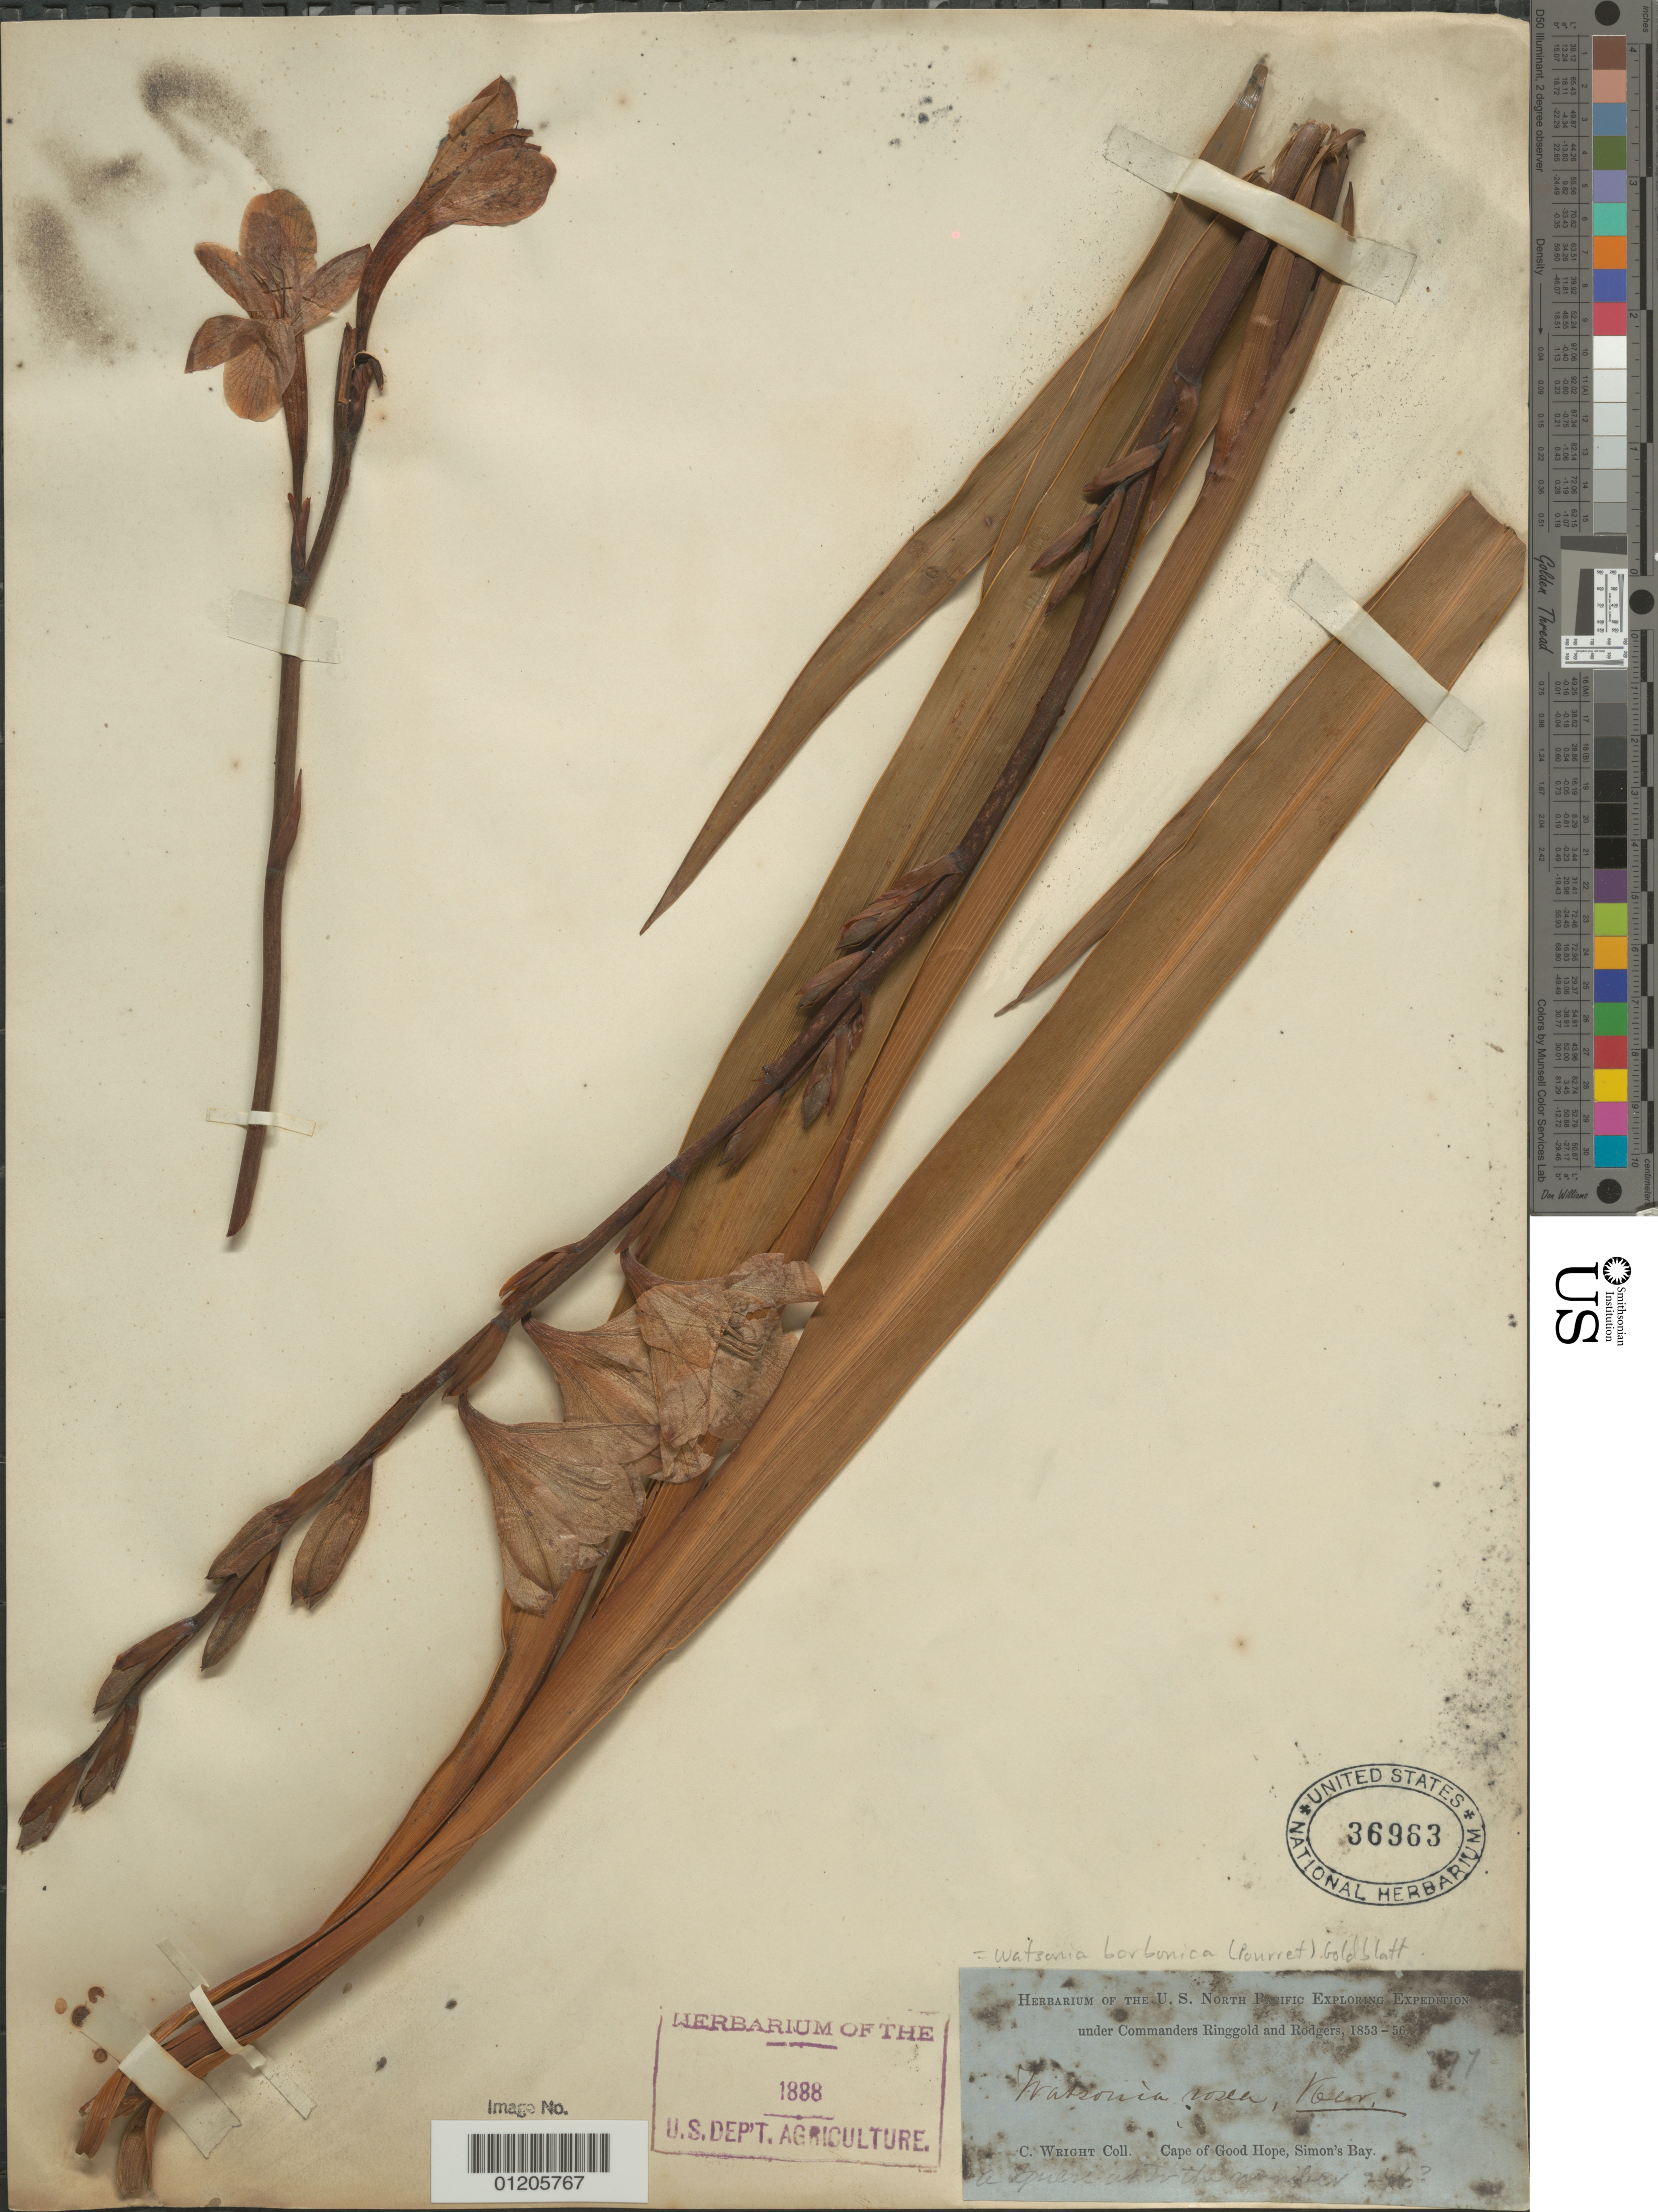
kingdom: Plantae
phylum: Tracheophyta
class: Liliopsida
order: Asparagales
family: Iridaceae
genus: Watsonia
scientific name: Watsonia borbonica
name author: (Pourr.) Goldblatt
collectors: C. Wright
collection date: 1853/1856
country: South Africa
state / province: Western Cape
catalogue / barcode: US 36963